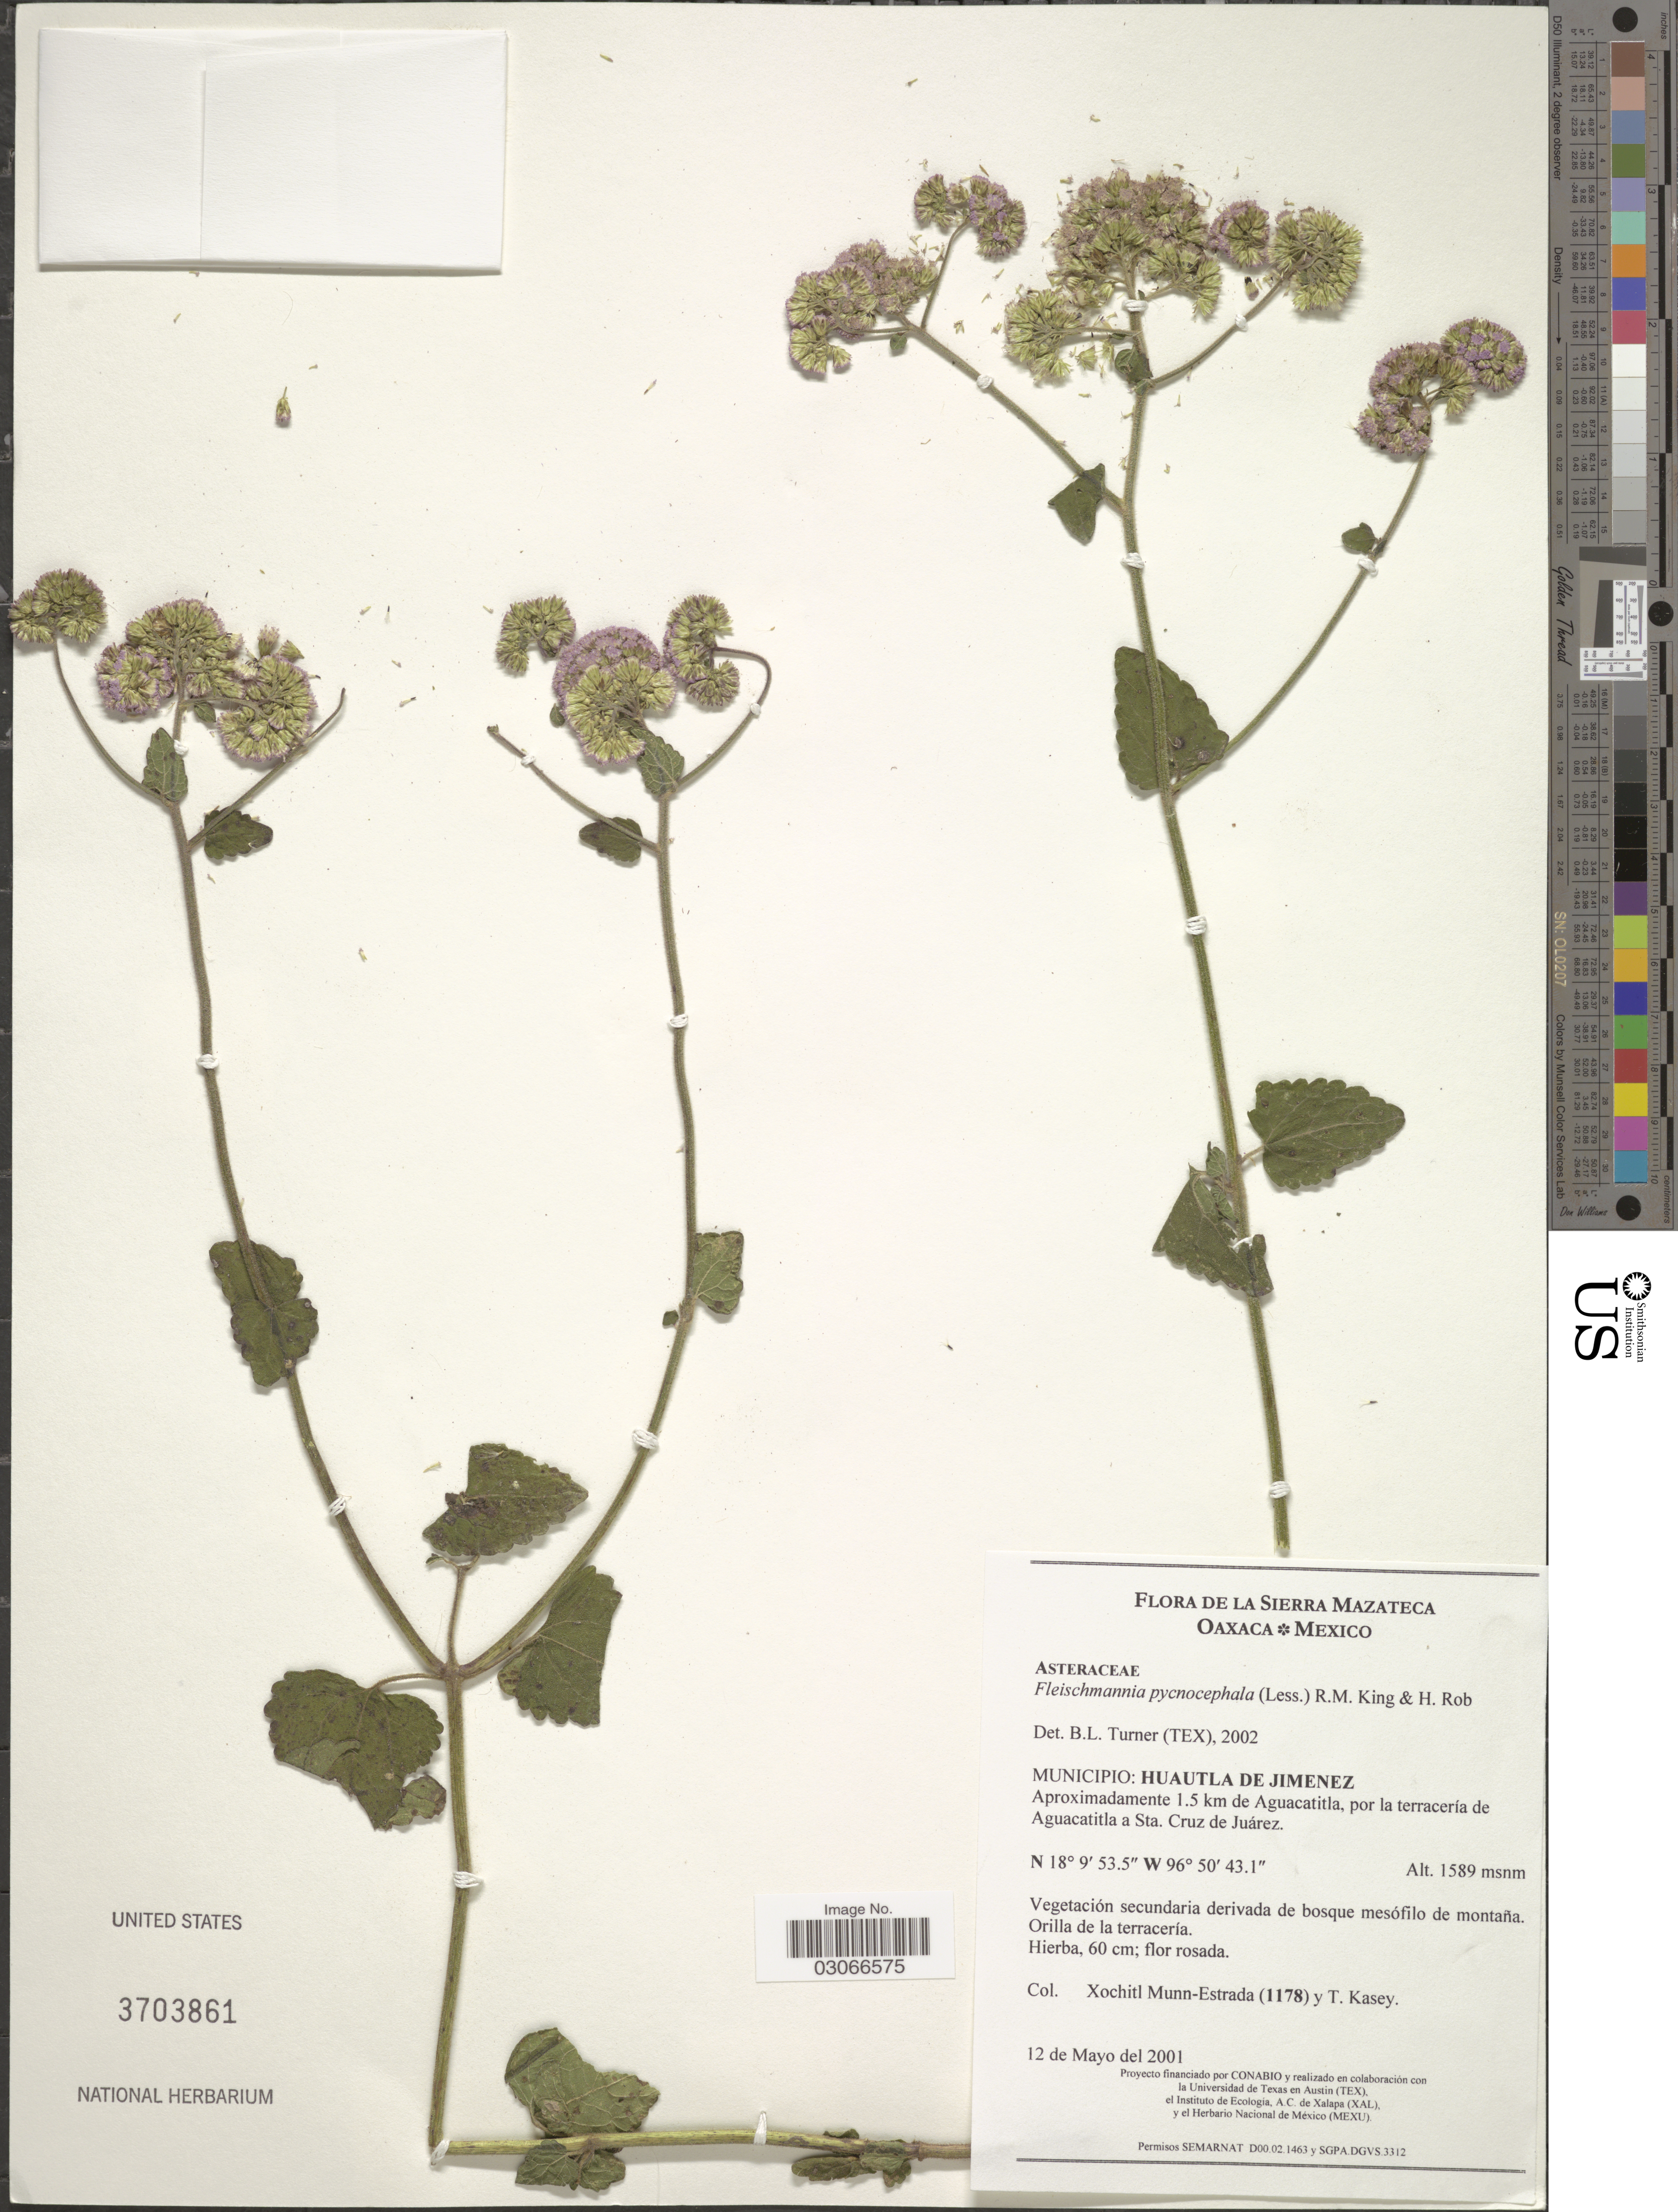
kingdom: Plantae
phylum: Tracheophyta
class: Magnoliopsida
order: Asterales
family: Asteraceae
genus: Fleischmannia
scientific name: Fleischmannia pycnocephala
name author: (Less.) R.M. King & H. Rob.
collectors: X. Munn-Estrada & T. Kasey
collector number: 1178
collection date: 2001-05-12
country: Mexico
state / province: Oaxaca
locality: De La Sierra Mazateca. Municipio: Huautla De Jimenez, Aproximadamente 1.5 km de Aguacatitla, por la terracería de Aguacatitla a Sta. Cruz de Juárez.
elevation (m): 1589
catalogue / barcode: US 3703861